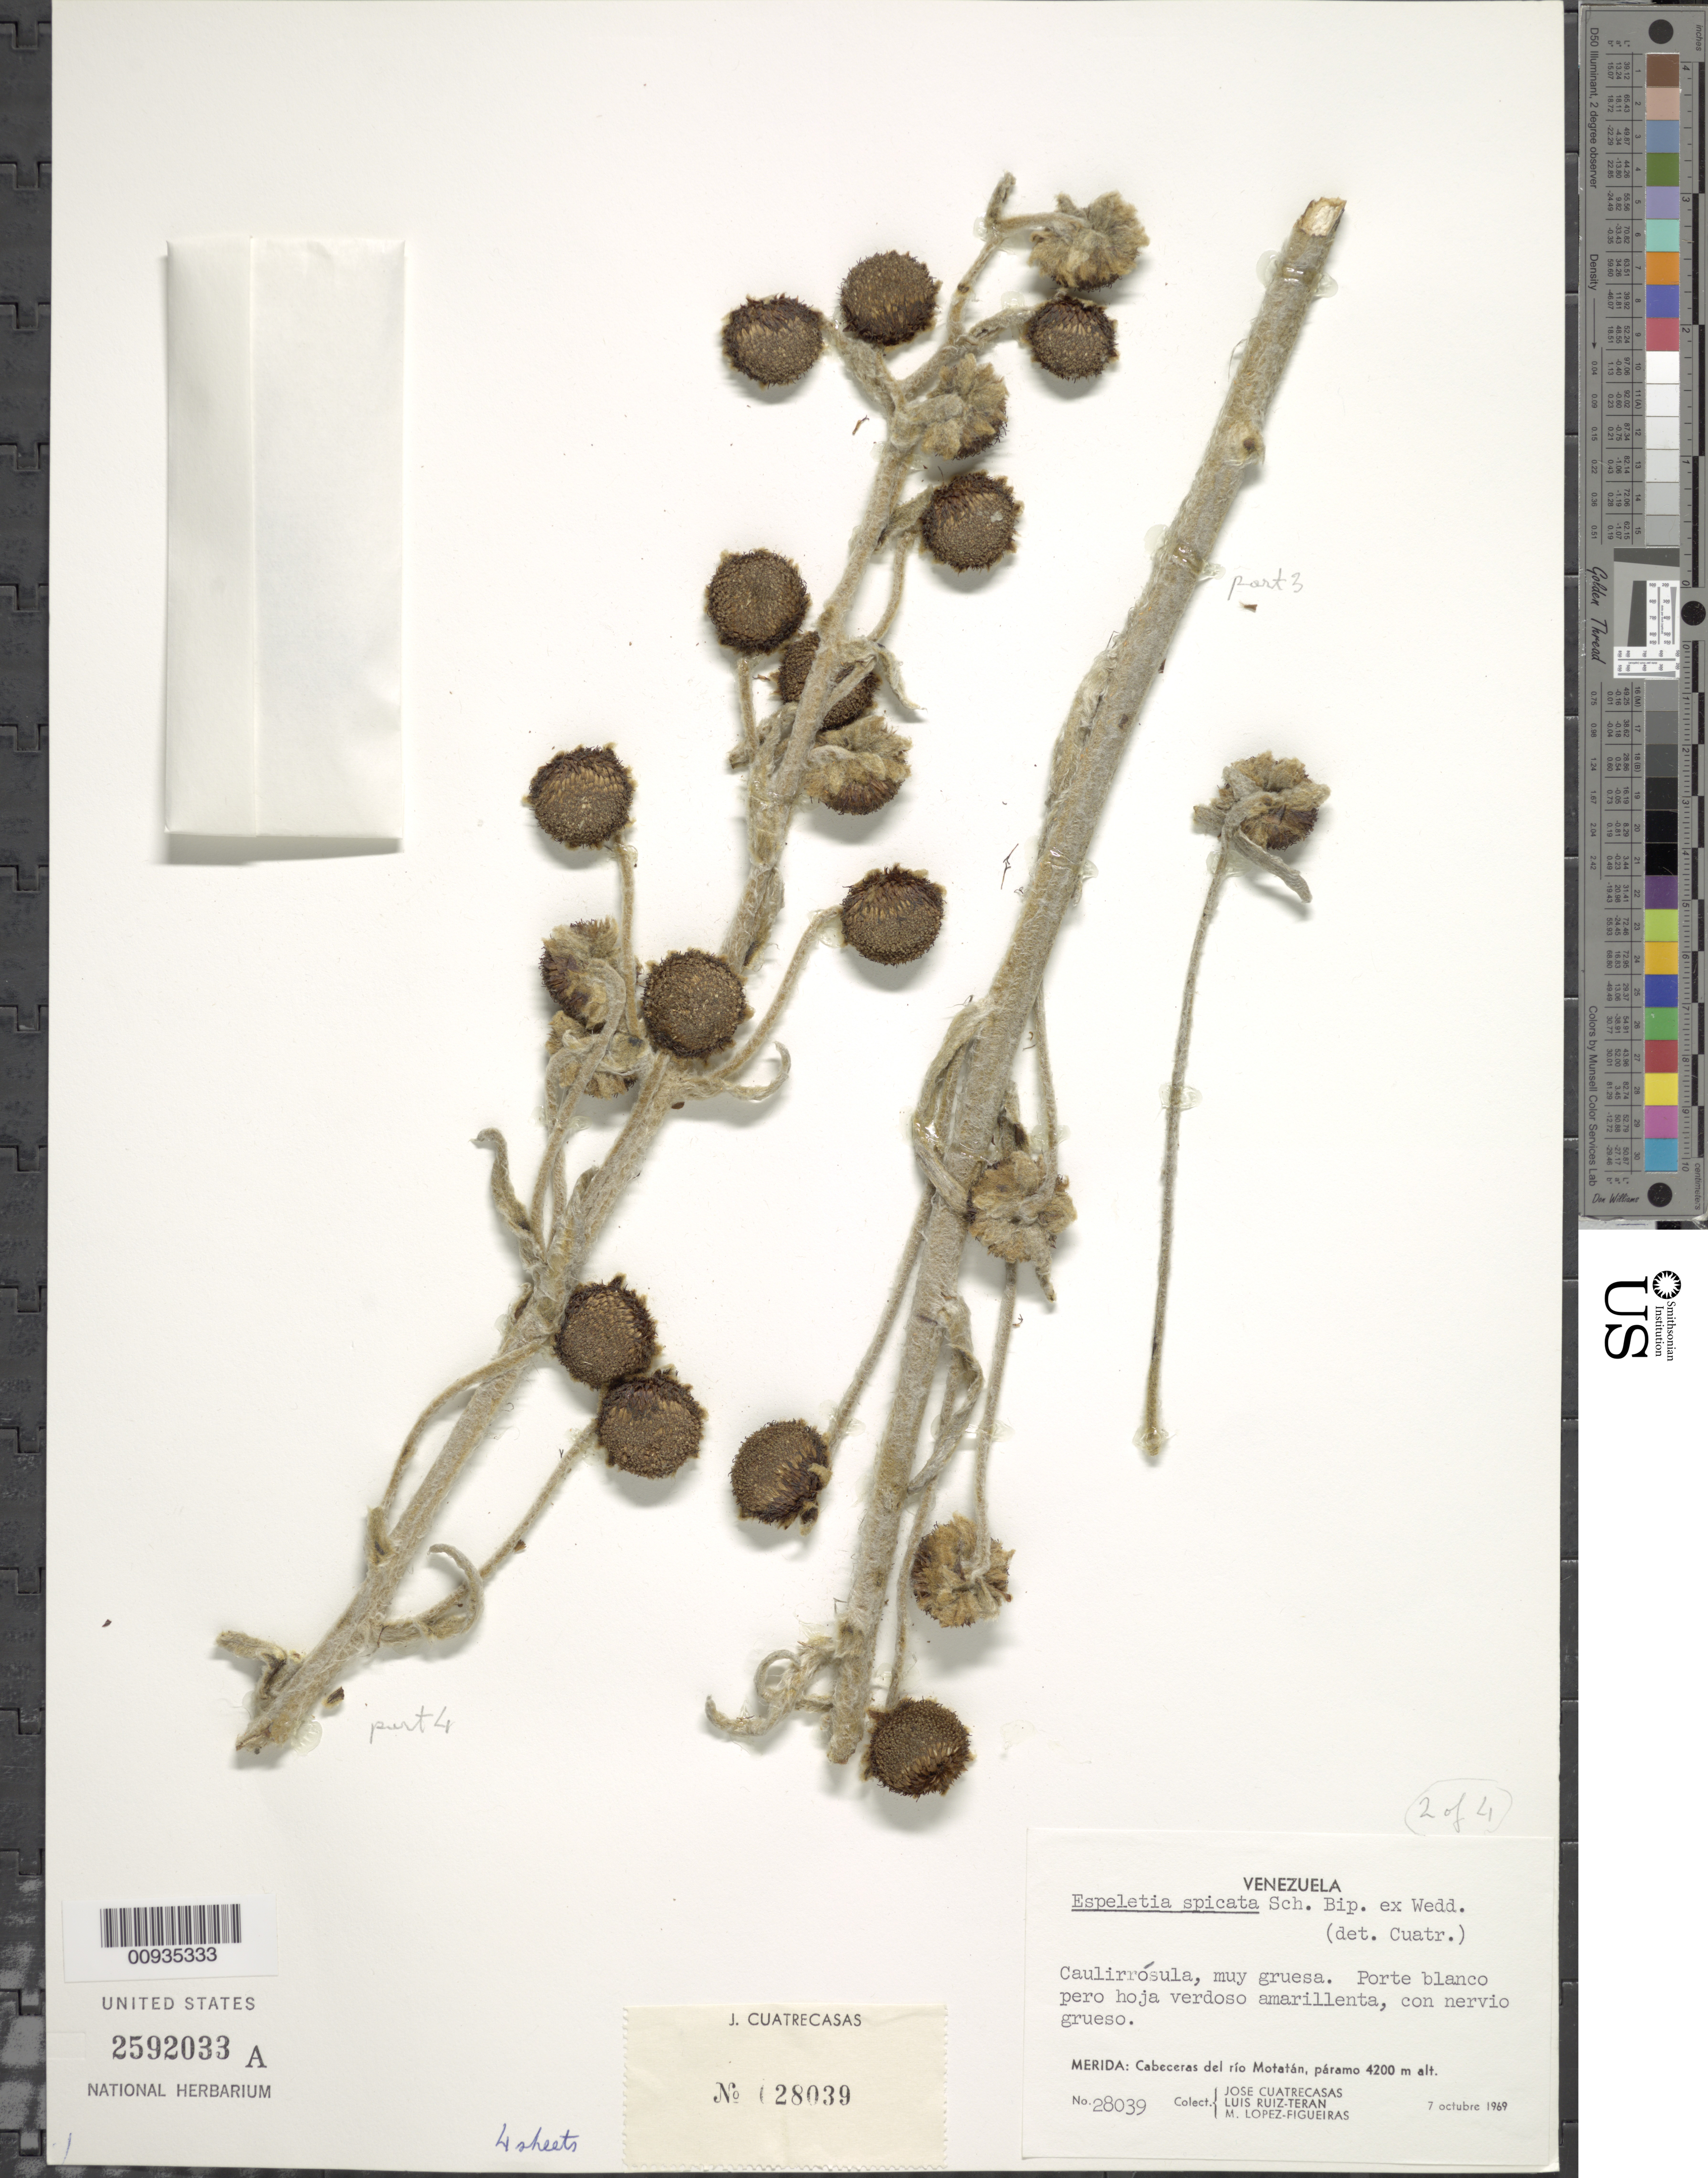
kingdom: Plantae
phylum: Tracheophyta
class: Magnoliopsida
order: Asterales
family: Asteraceae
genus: Coespeletia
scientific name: Coespeletia spicata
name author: (Sch. Bip. ex Wedd.) Cuatrec.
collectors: J. Cuatrecasas, L. E. Ruíz-Terán & M. López Figueiras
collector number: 28039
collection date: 1969-10-07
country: Venezuela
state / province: Mérida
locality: Cabeceras del río Motatán.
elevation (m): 4200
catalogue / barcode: US 2592033A